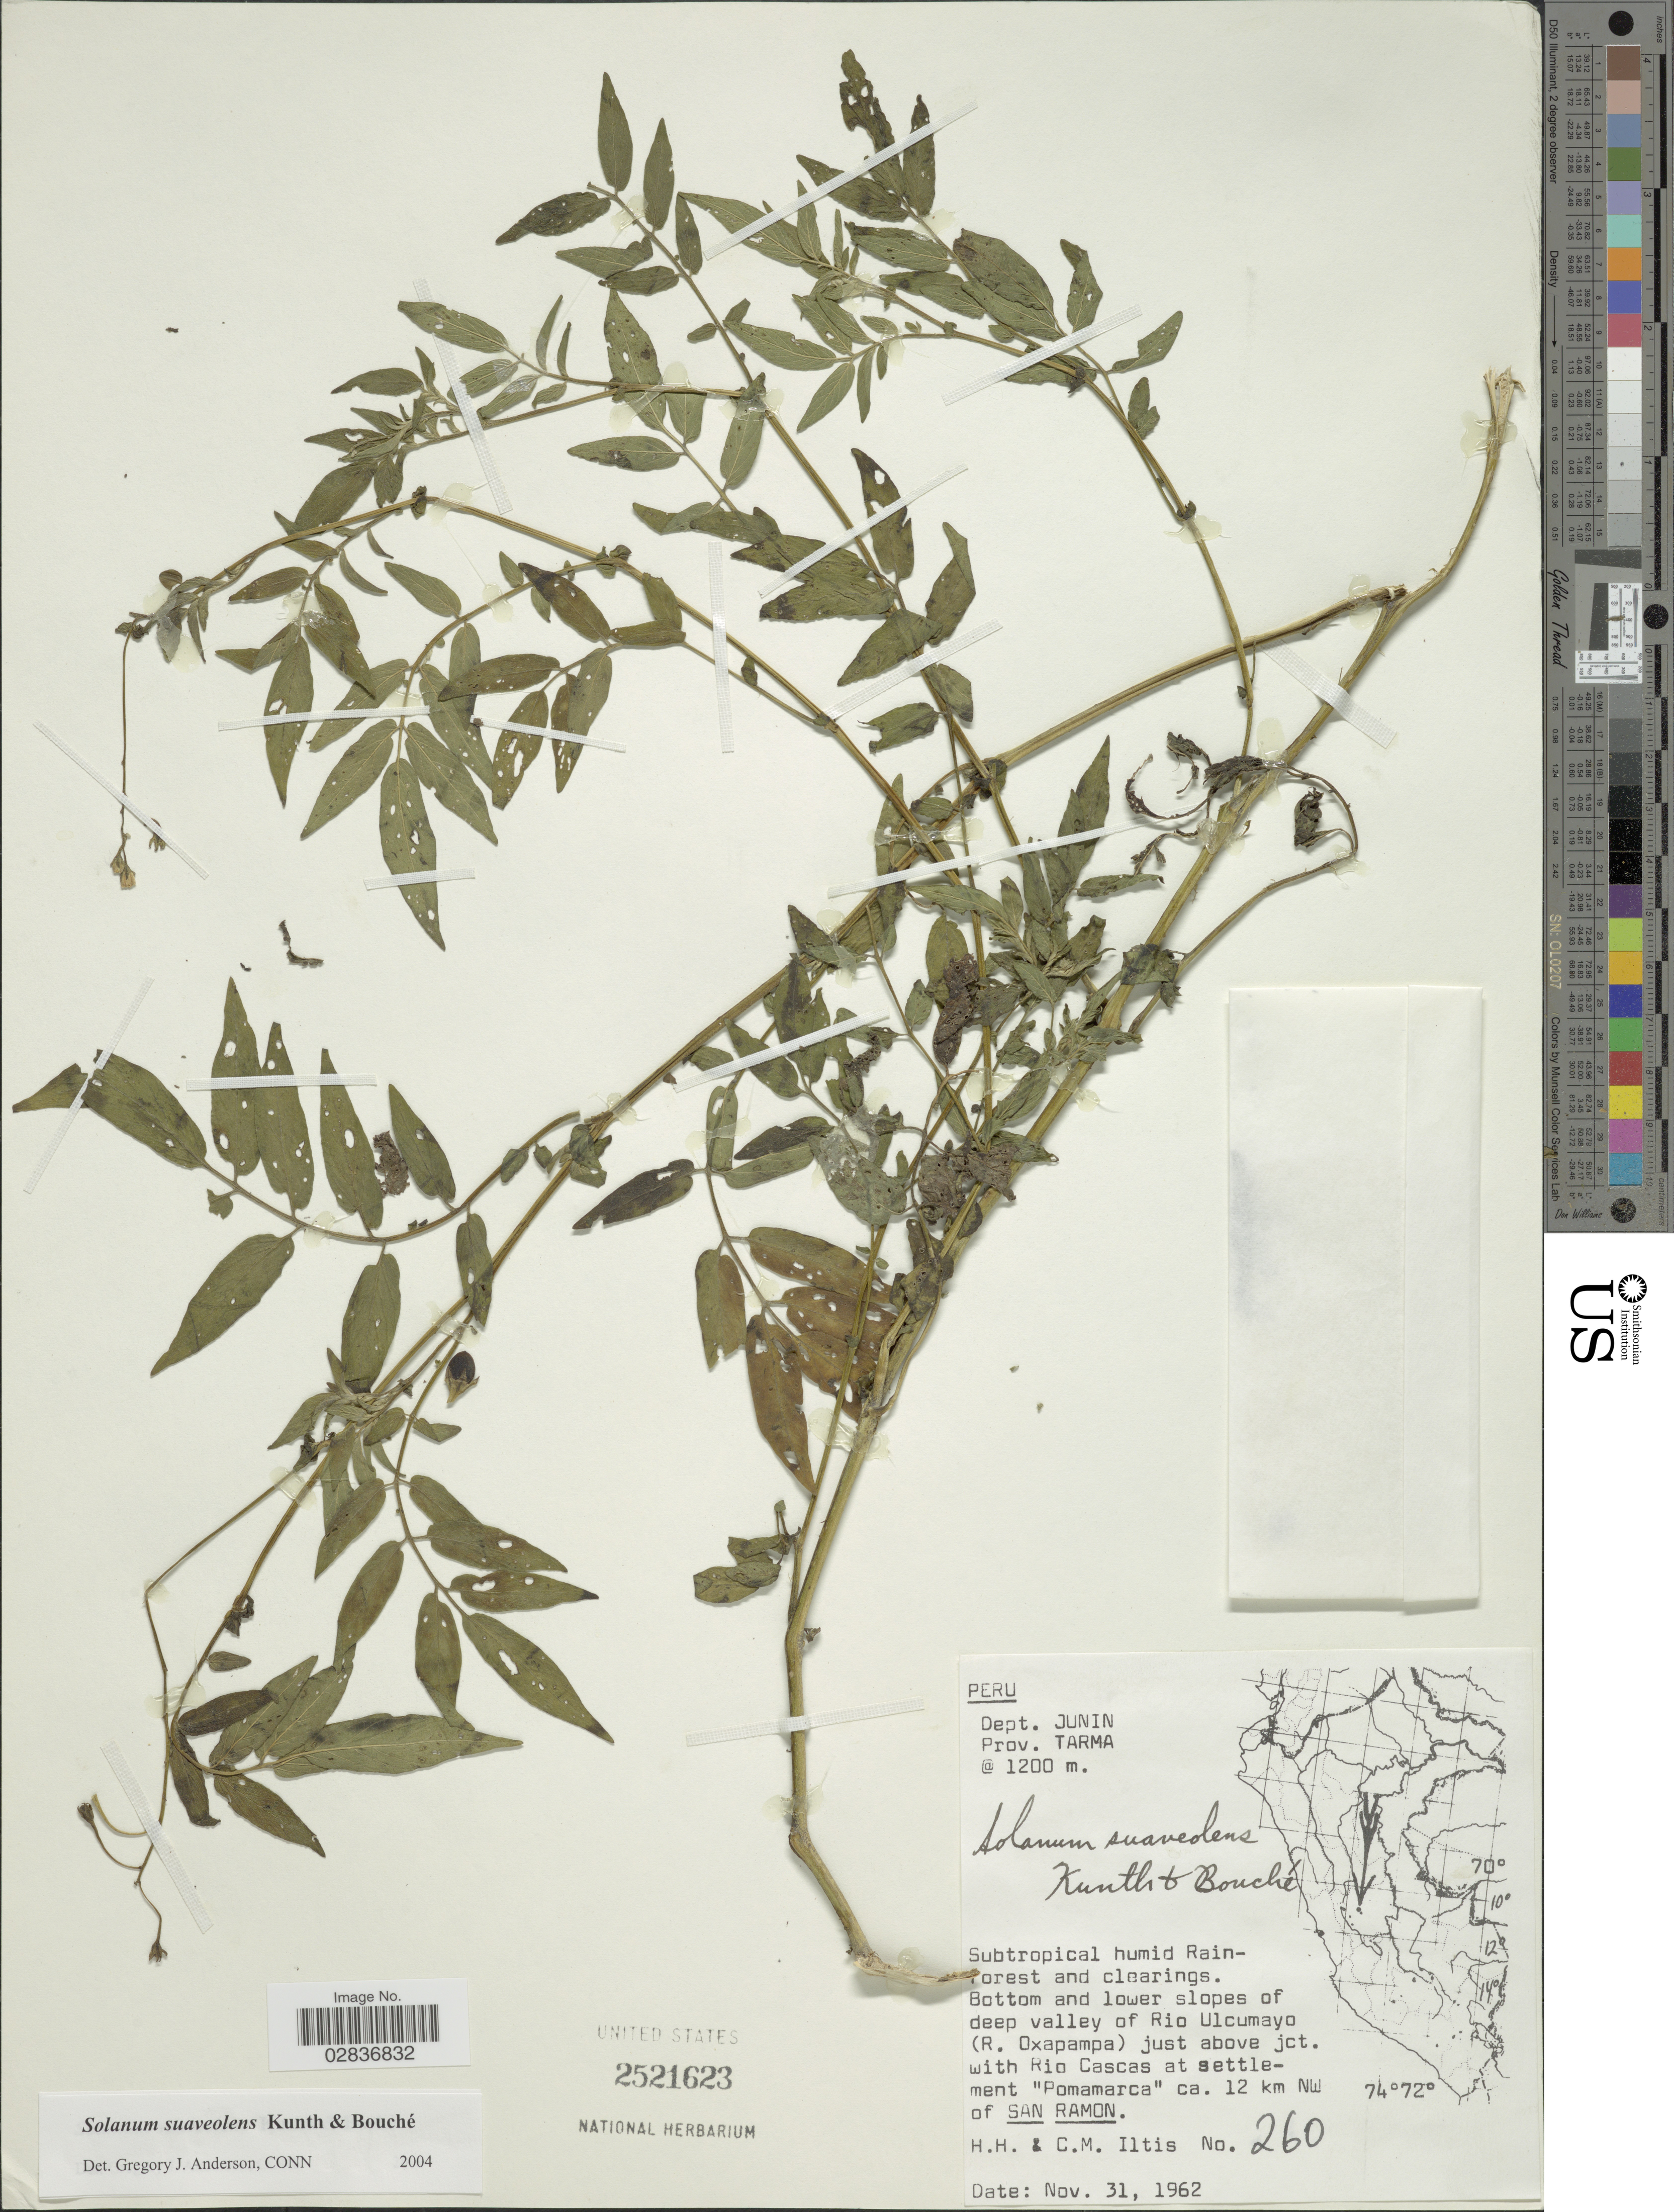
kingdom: Plantae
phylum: Tracheophyta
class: Magnoliopsida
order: Solanales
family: Solanaceae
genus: Solanum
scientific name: Solanum suaveolens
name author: Kunth & C.D. Bouché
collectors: H. H. Iltis & C. M Iltis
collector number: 260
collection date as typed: Transcribed d/m/y: 31/11/1962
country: Peru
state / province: Junín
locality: Dept. Junin, Prov. Tarma, Bottom and lower slopes of deep valley of Rio Ulcumayo (R. Oxapampa) just above jct. withj Rio Cascas at settlement "Pomamarca" ca. 12 km NW of San Ramon.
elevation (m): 1200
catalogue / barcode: US 2521623